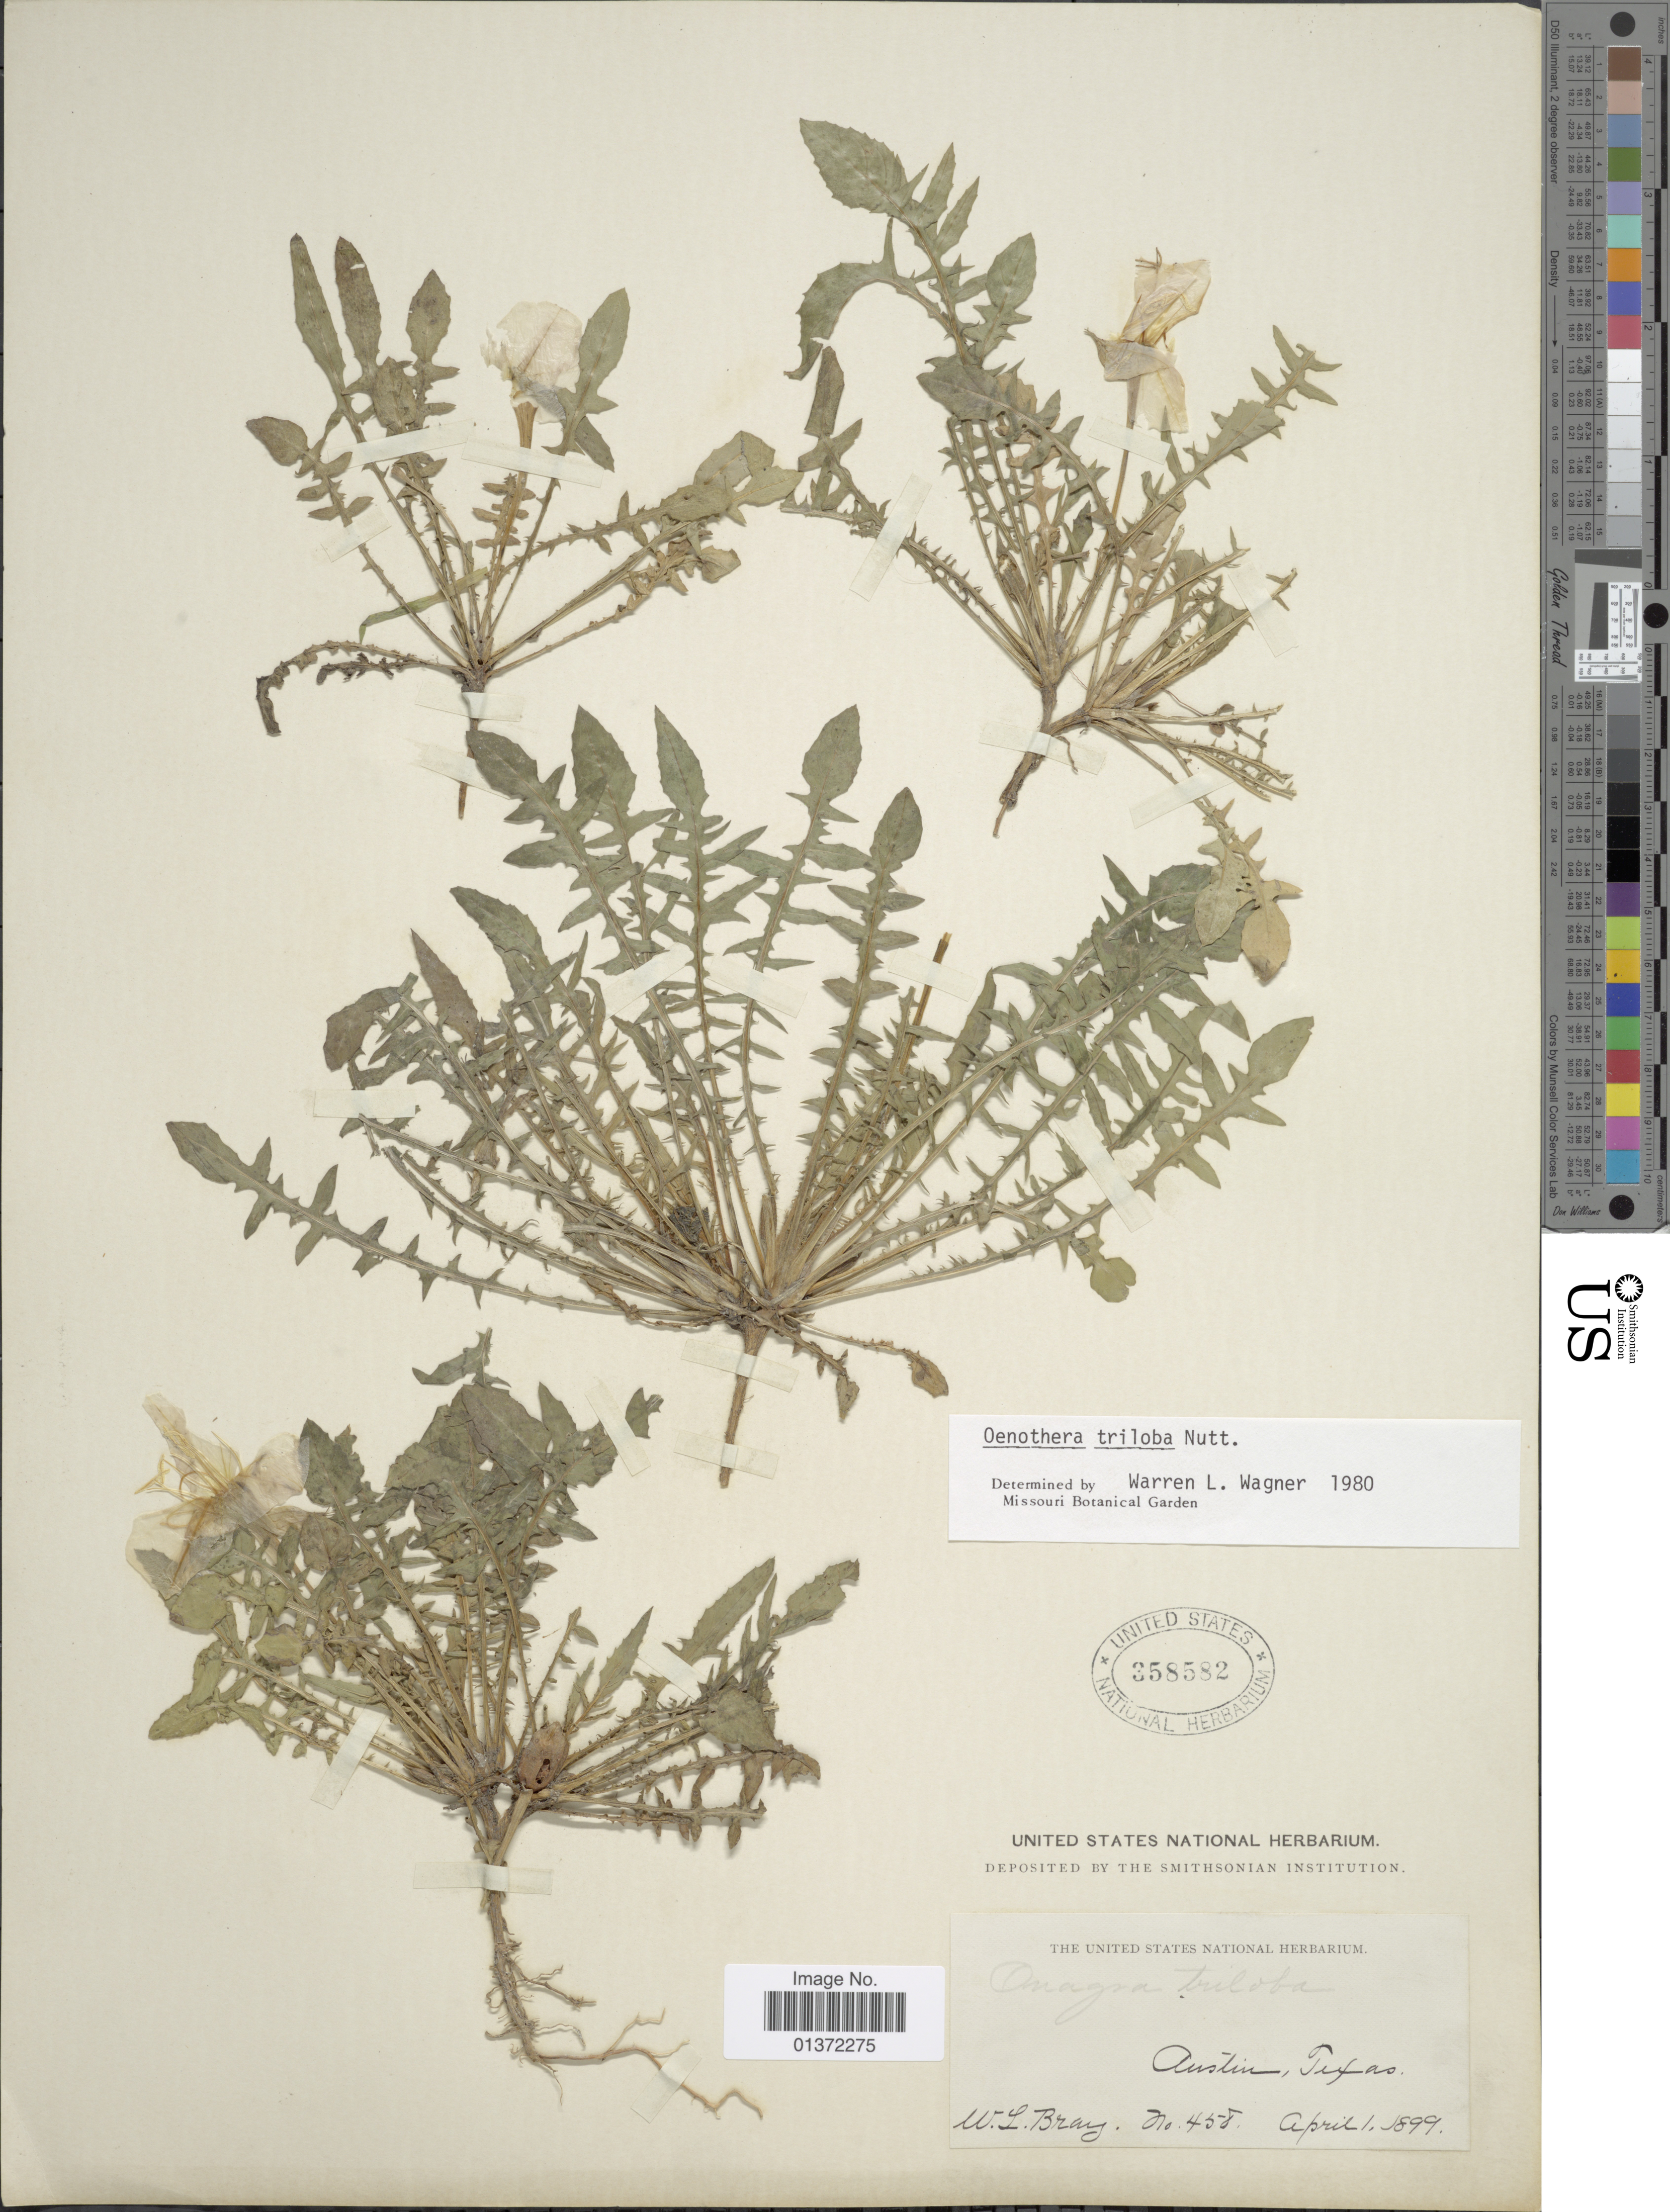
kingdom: Plantae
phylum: Tracheophyta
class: Magnoliopsida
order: Myrtales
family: Onagraceae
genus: Oenothera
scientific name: Oenothera triloba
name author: Nutt.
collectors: W. L. Bray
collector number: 458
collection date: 1899-04-01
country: United States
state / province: Texas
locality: Austin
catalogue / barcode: US 358582